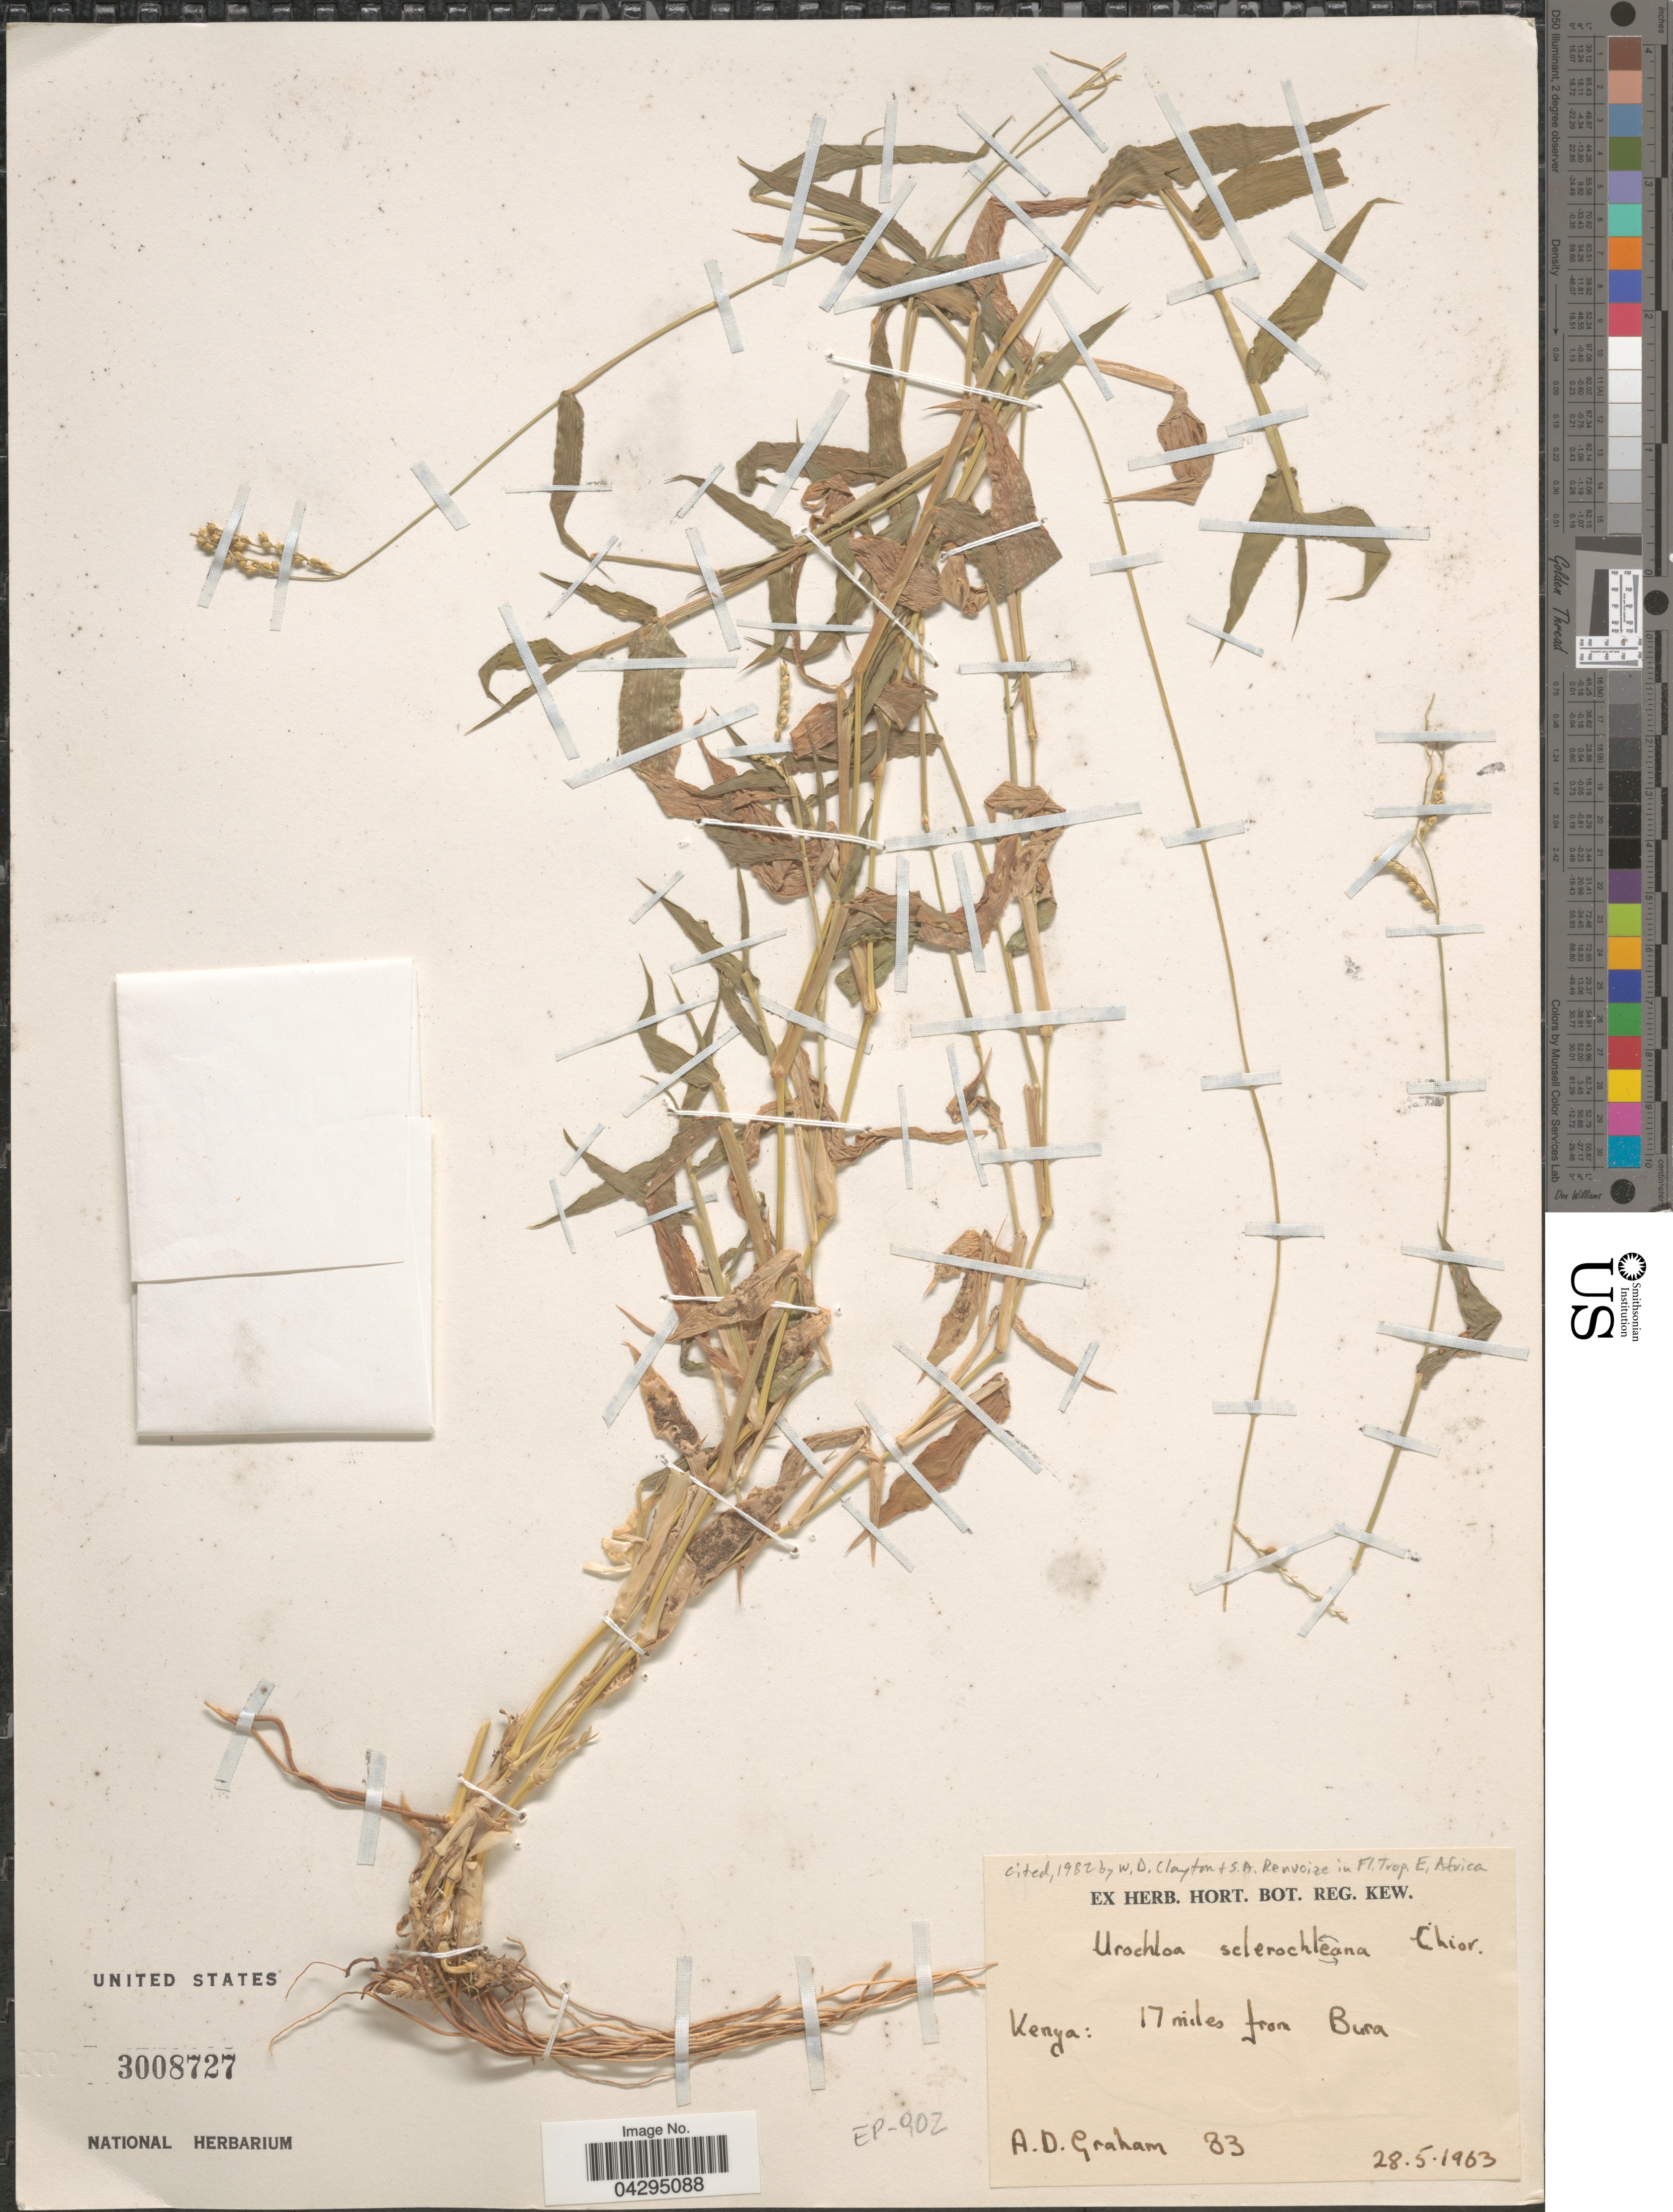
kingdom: Plantae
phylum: Tracheophyta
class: Liliopsida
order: Poales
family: Poaceae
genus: Urochloa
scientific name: Urochloa sclerochlaena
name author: Chiov.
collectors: A. Graham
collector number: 33*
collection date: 1963-05-28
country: Kenya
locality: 17 miles from Bura.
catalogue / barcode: US 3008727